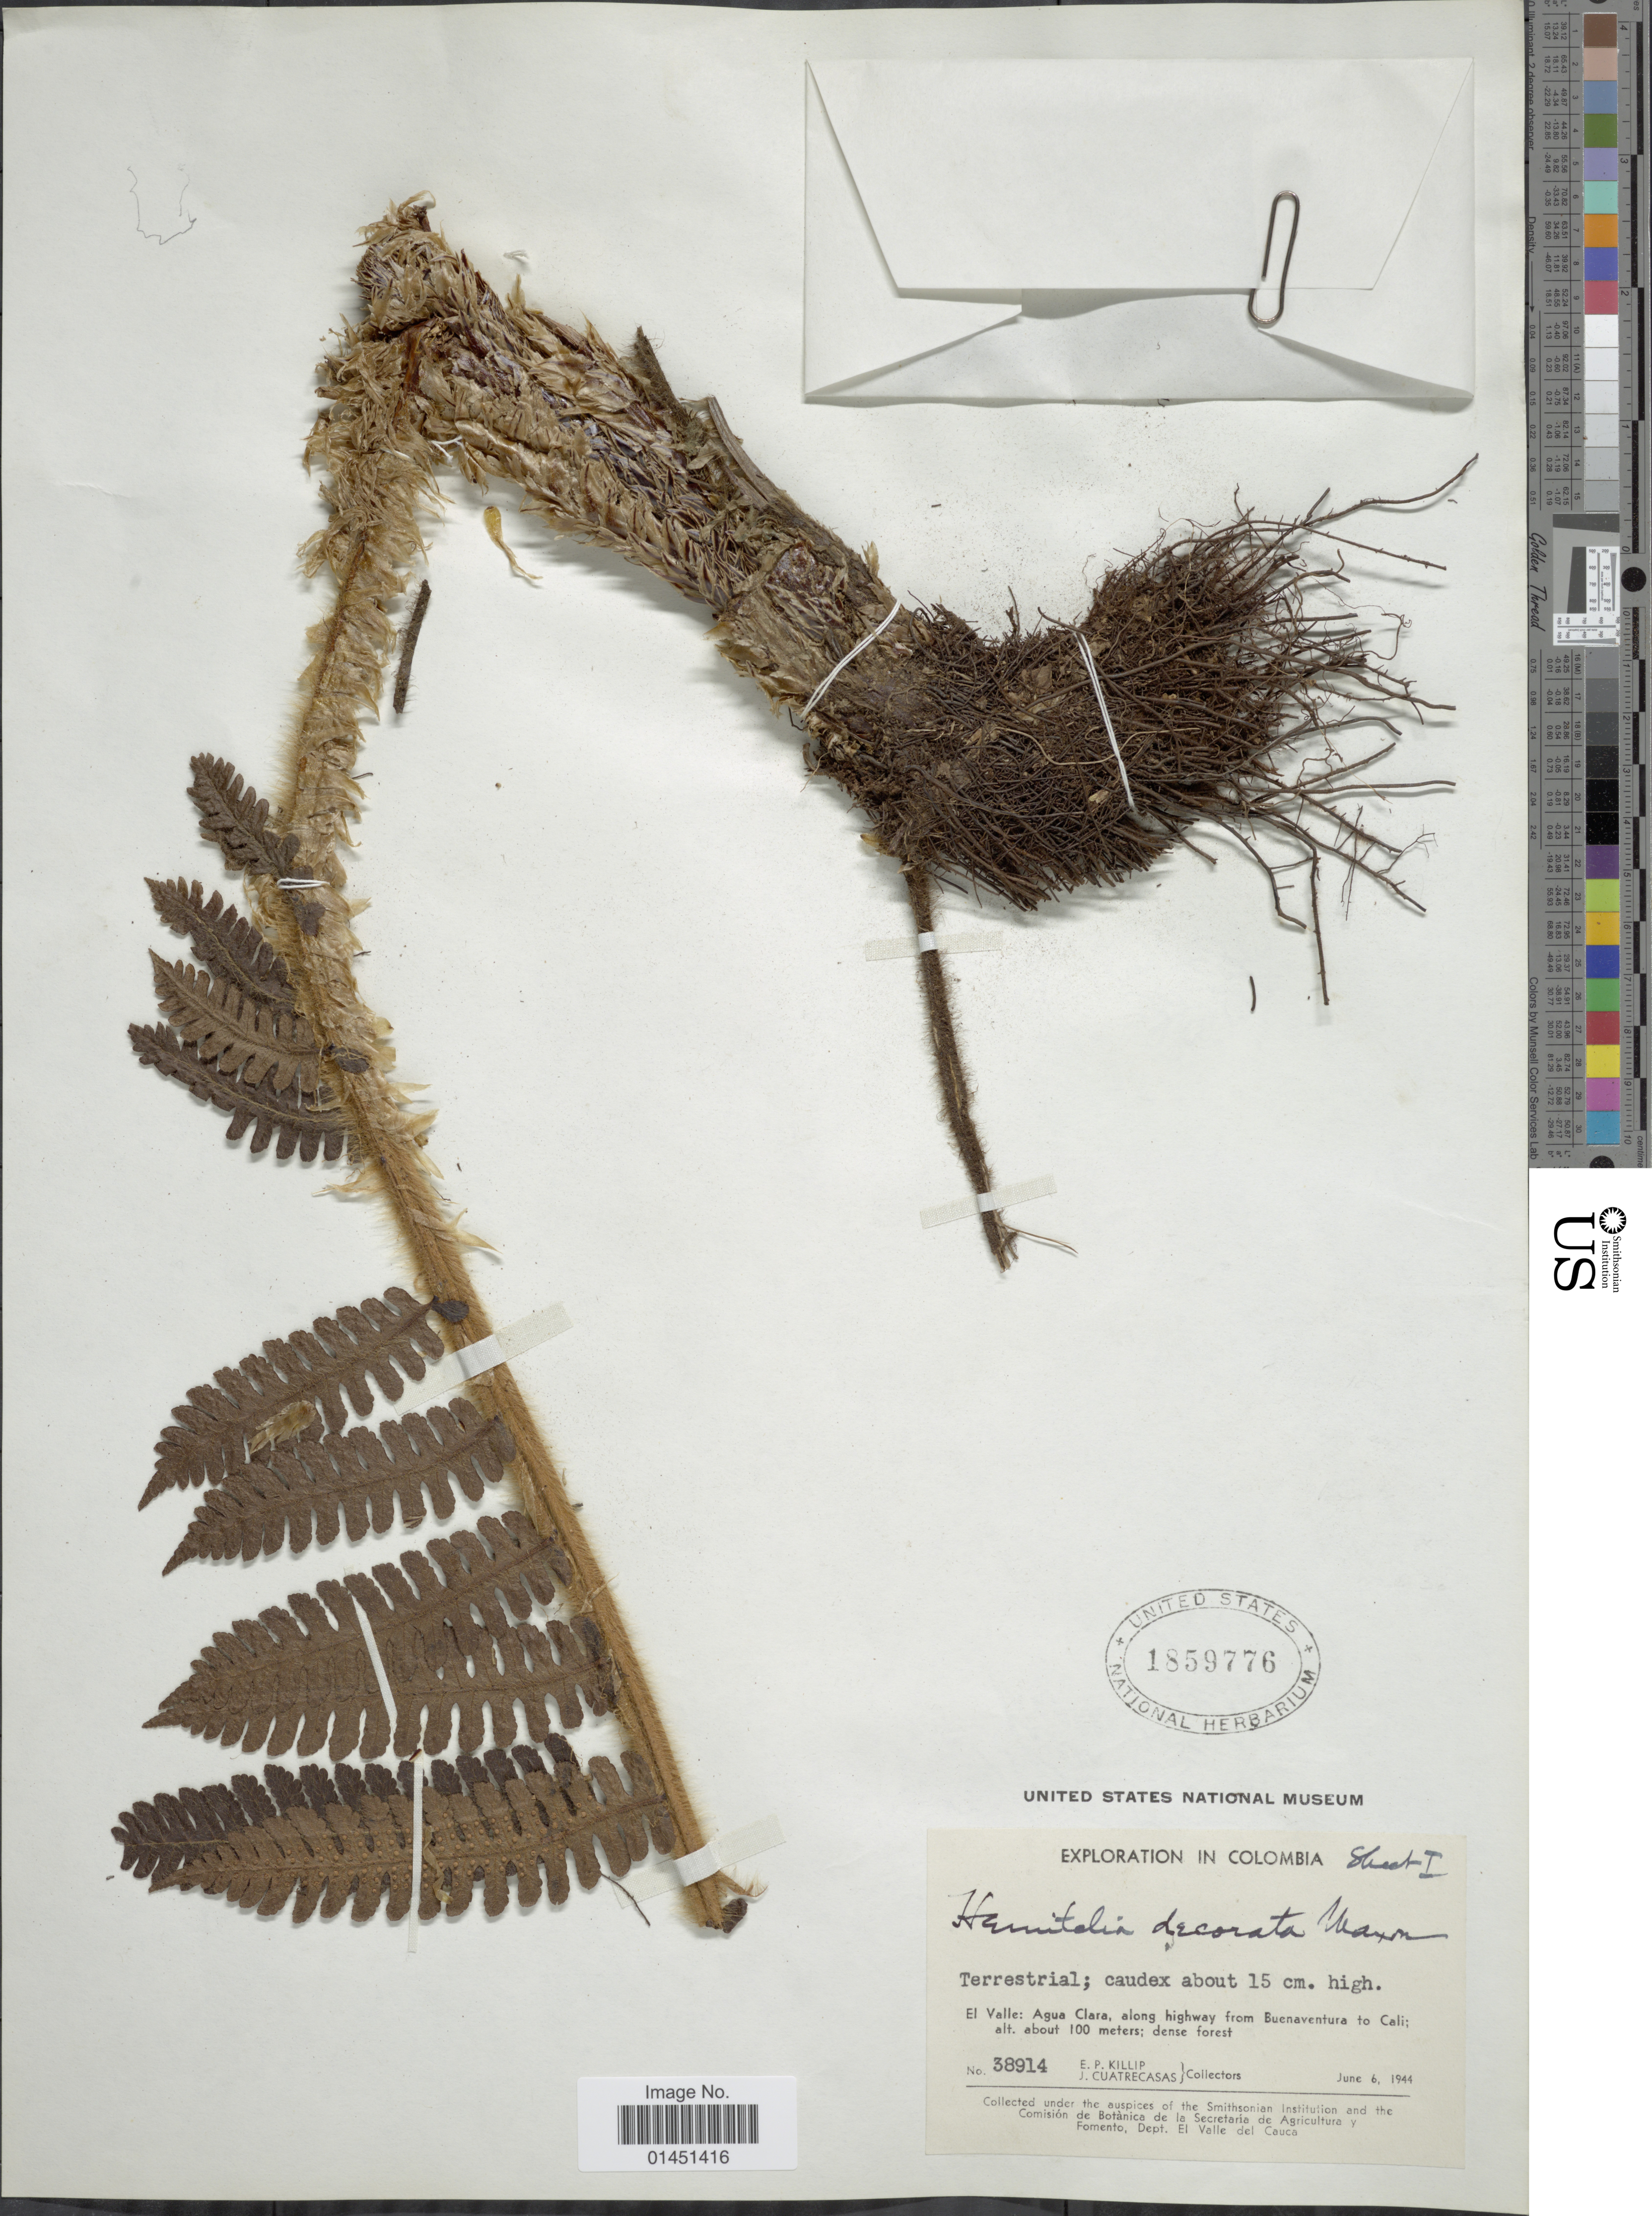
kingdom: Plantae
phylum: Tracheophyta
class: Polypodiopsida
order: Cyatheales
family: Cyatheaceae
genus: Cyathea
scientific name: Cyathea decorata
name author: (Maxon) R.M. Tryon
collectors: E. P. Killip & J. Cuatrecasas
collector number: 38914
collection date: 1944-06-06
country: Colombia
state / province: Valle del Cauca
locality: El Valle: Agua Clara, along highway from Buenaventura to Cali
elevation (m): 100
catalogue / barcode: US 1859776